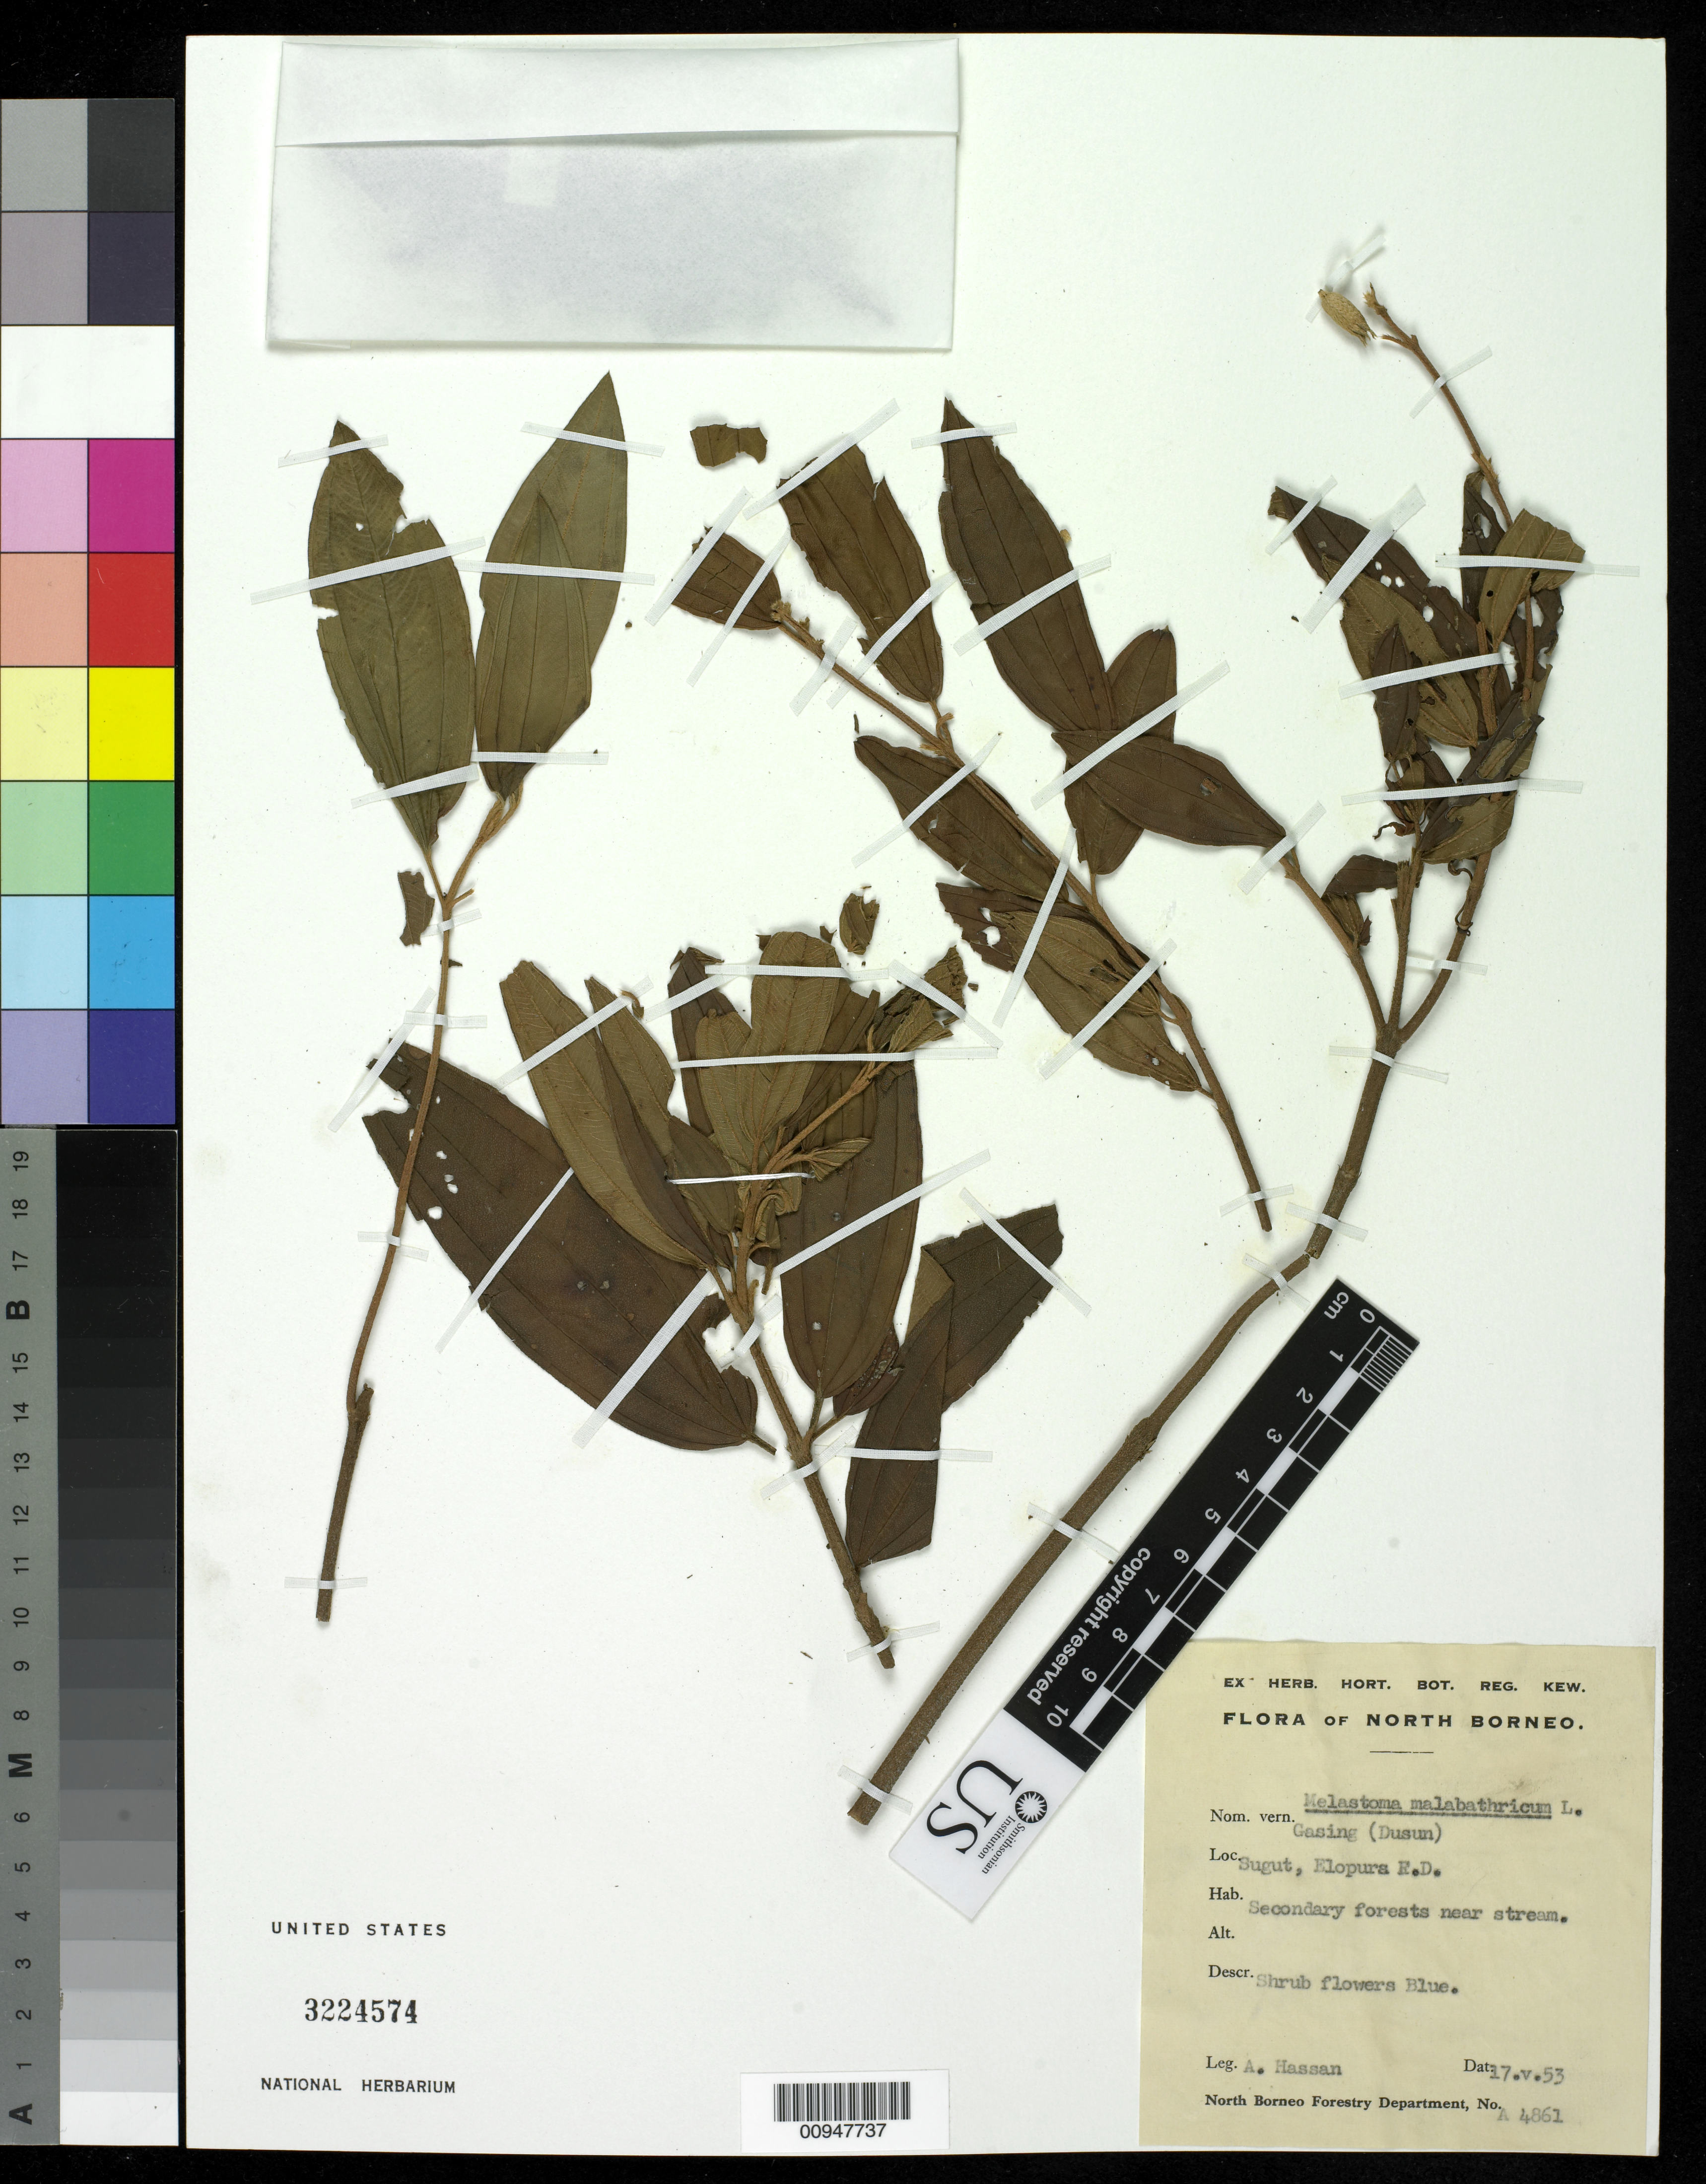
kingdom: Plantae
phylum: Tracheophyta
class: Magnoliopsida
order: Myrtales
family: Melastomataceae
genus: Melastoma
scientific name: Melastoma malabathricum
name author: L.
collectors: A. Hassan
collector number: A 4861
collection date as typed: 17 May 1953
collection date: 1953-05-17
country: Indonesia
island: Borneo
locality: Sugut, Elopura F.D.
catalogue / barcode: US 3224574